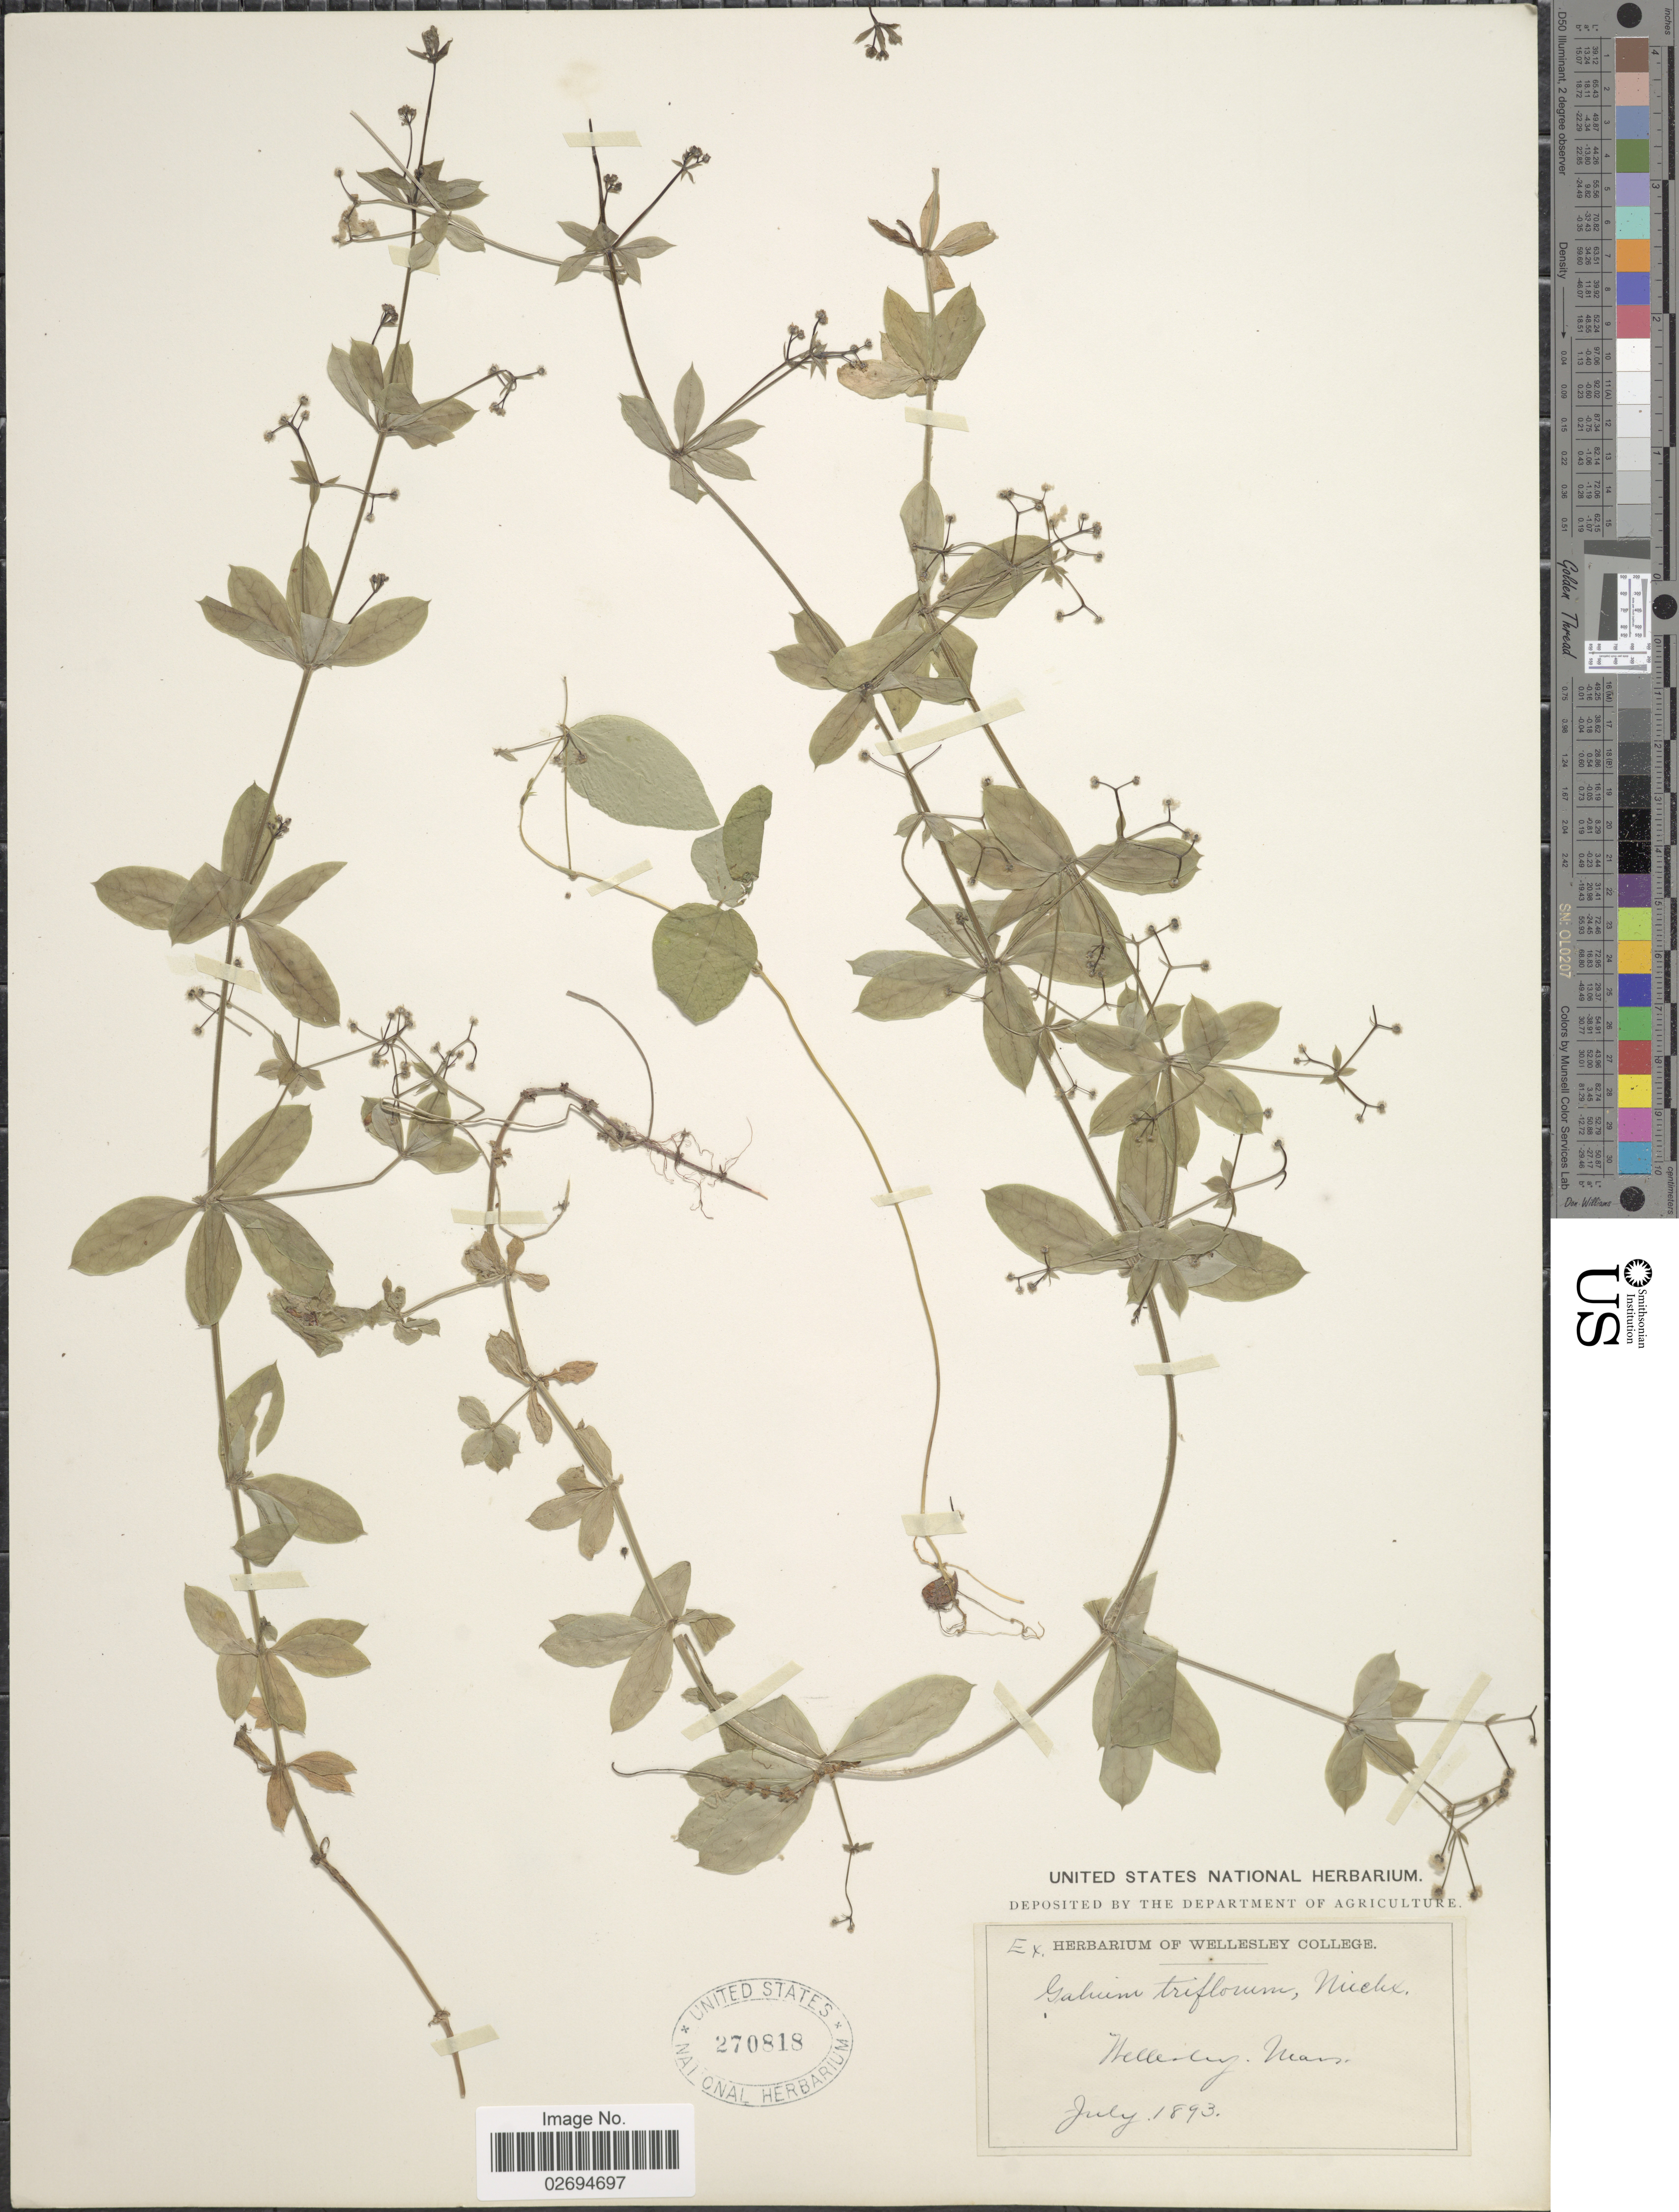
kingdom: Plantae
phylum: Tracheophyta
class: Magnoliopsida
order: Gentianales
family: Rubiaceae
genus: Galium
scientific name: Galium triflorum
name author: Michx.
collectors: ex herb. Wellesley College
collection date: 1893-07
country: United States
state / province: Massachusetts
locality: Wellesley.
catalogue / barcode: US 270818